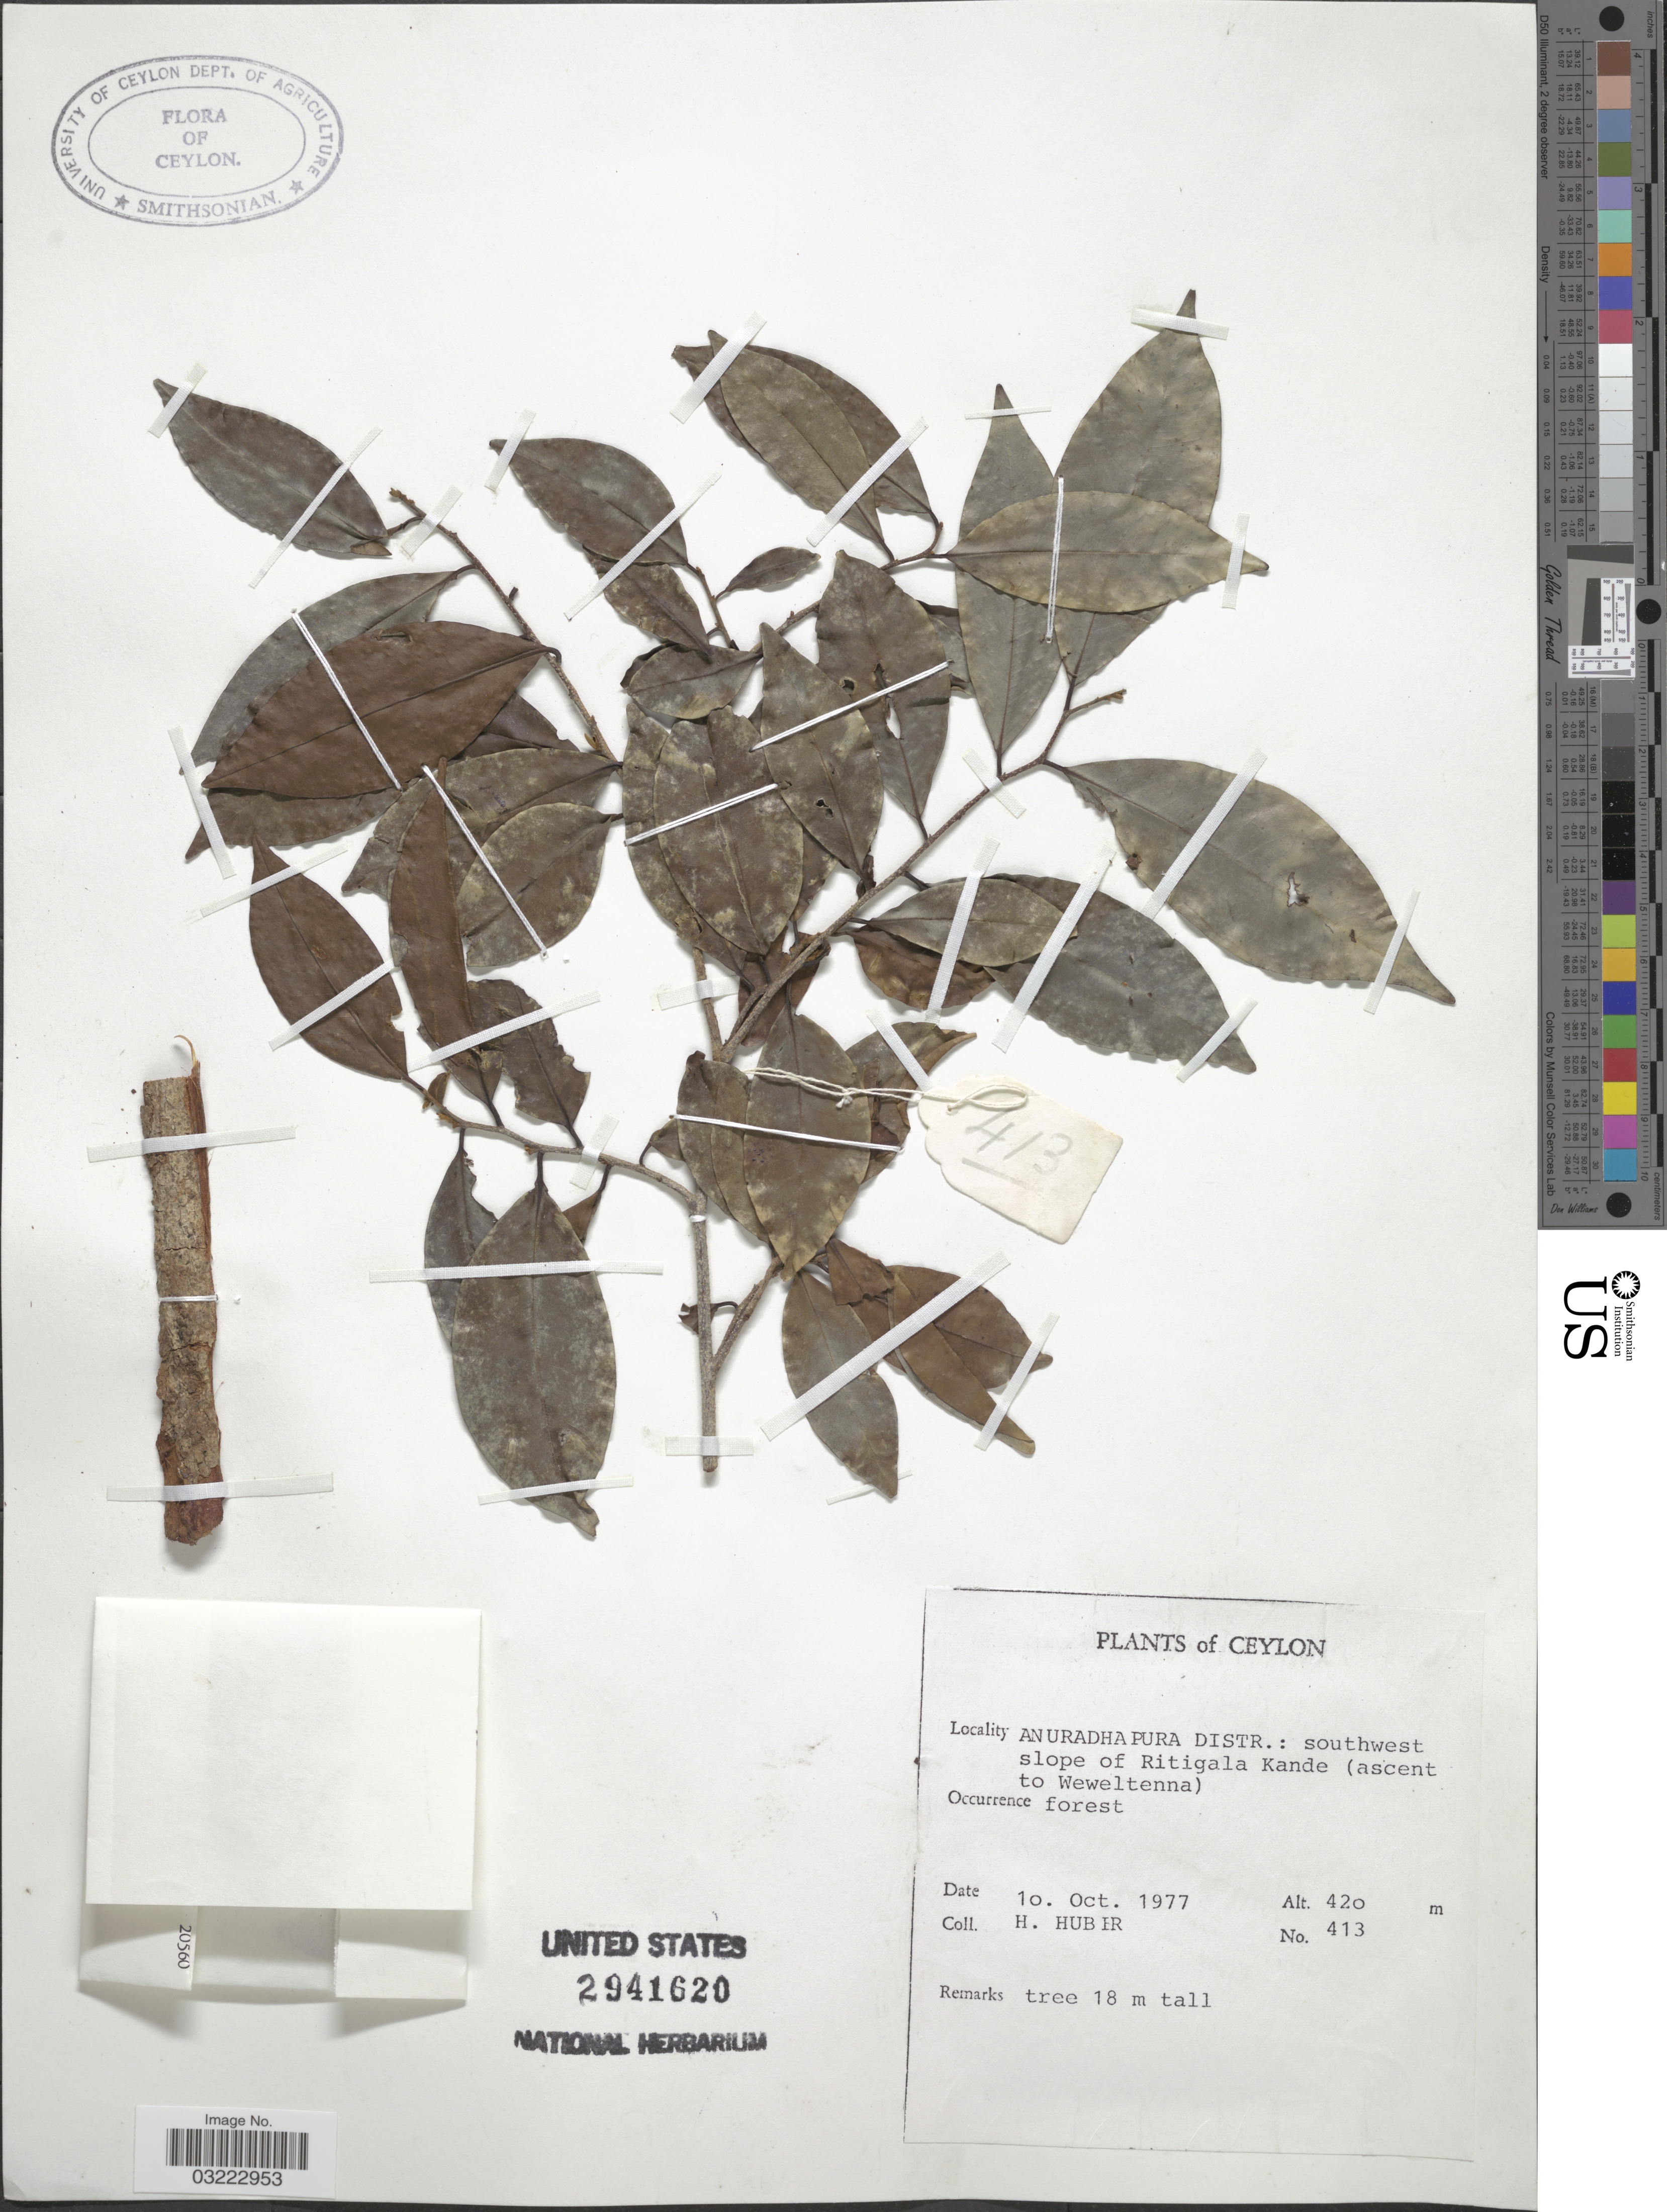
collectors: H. Huber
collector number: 413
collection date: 1977-10-10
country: Sri Lanka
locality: Ceylon. Anuradhapura Distr.: southwest slope of Ritigala Kande (ascent to Weweltenna).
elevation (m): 420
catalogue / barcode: US 2941620